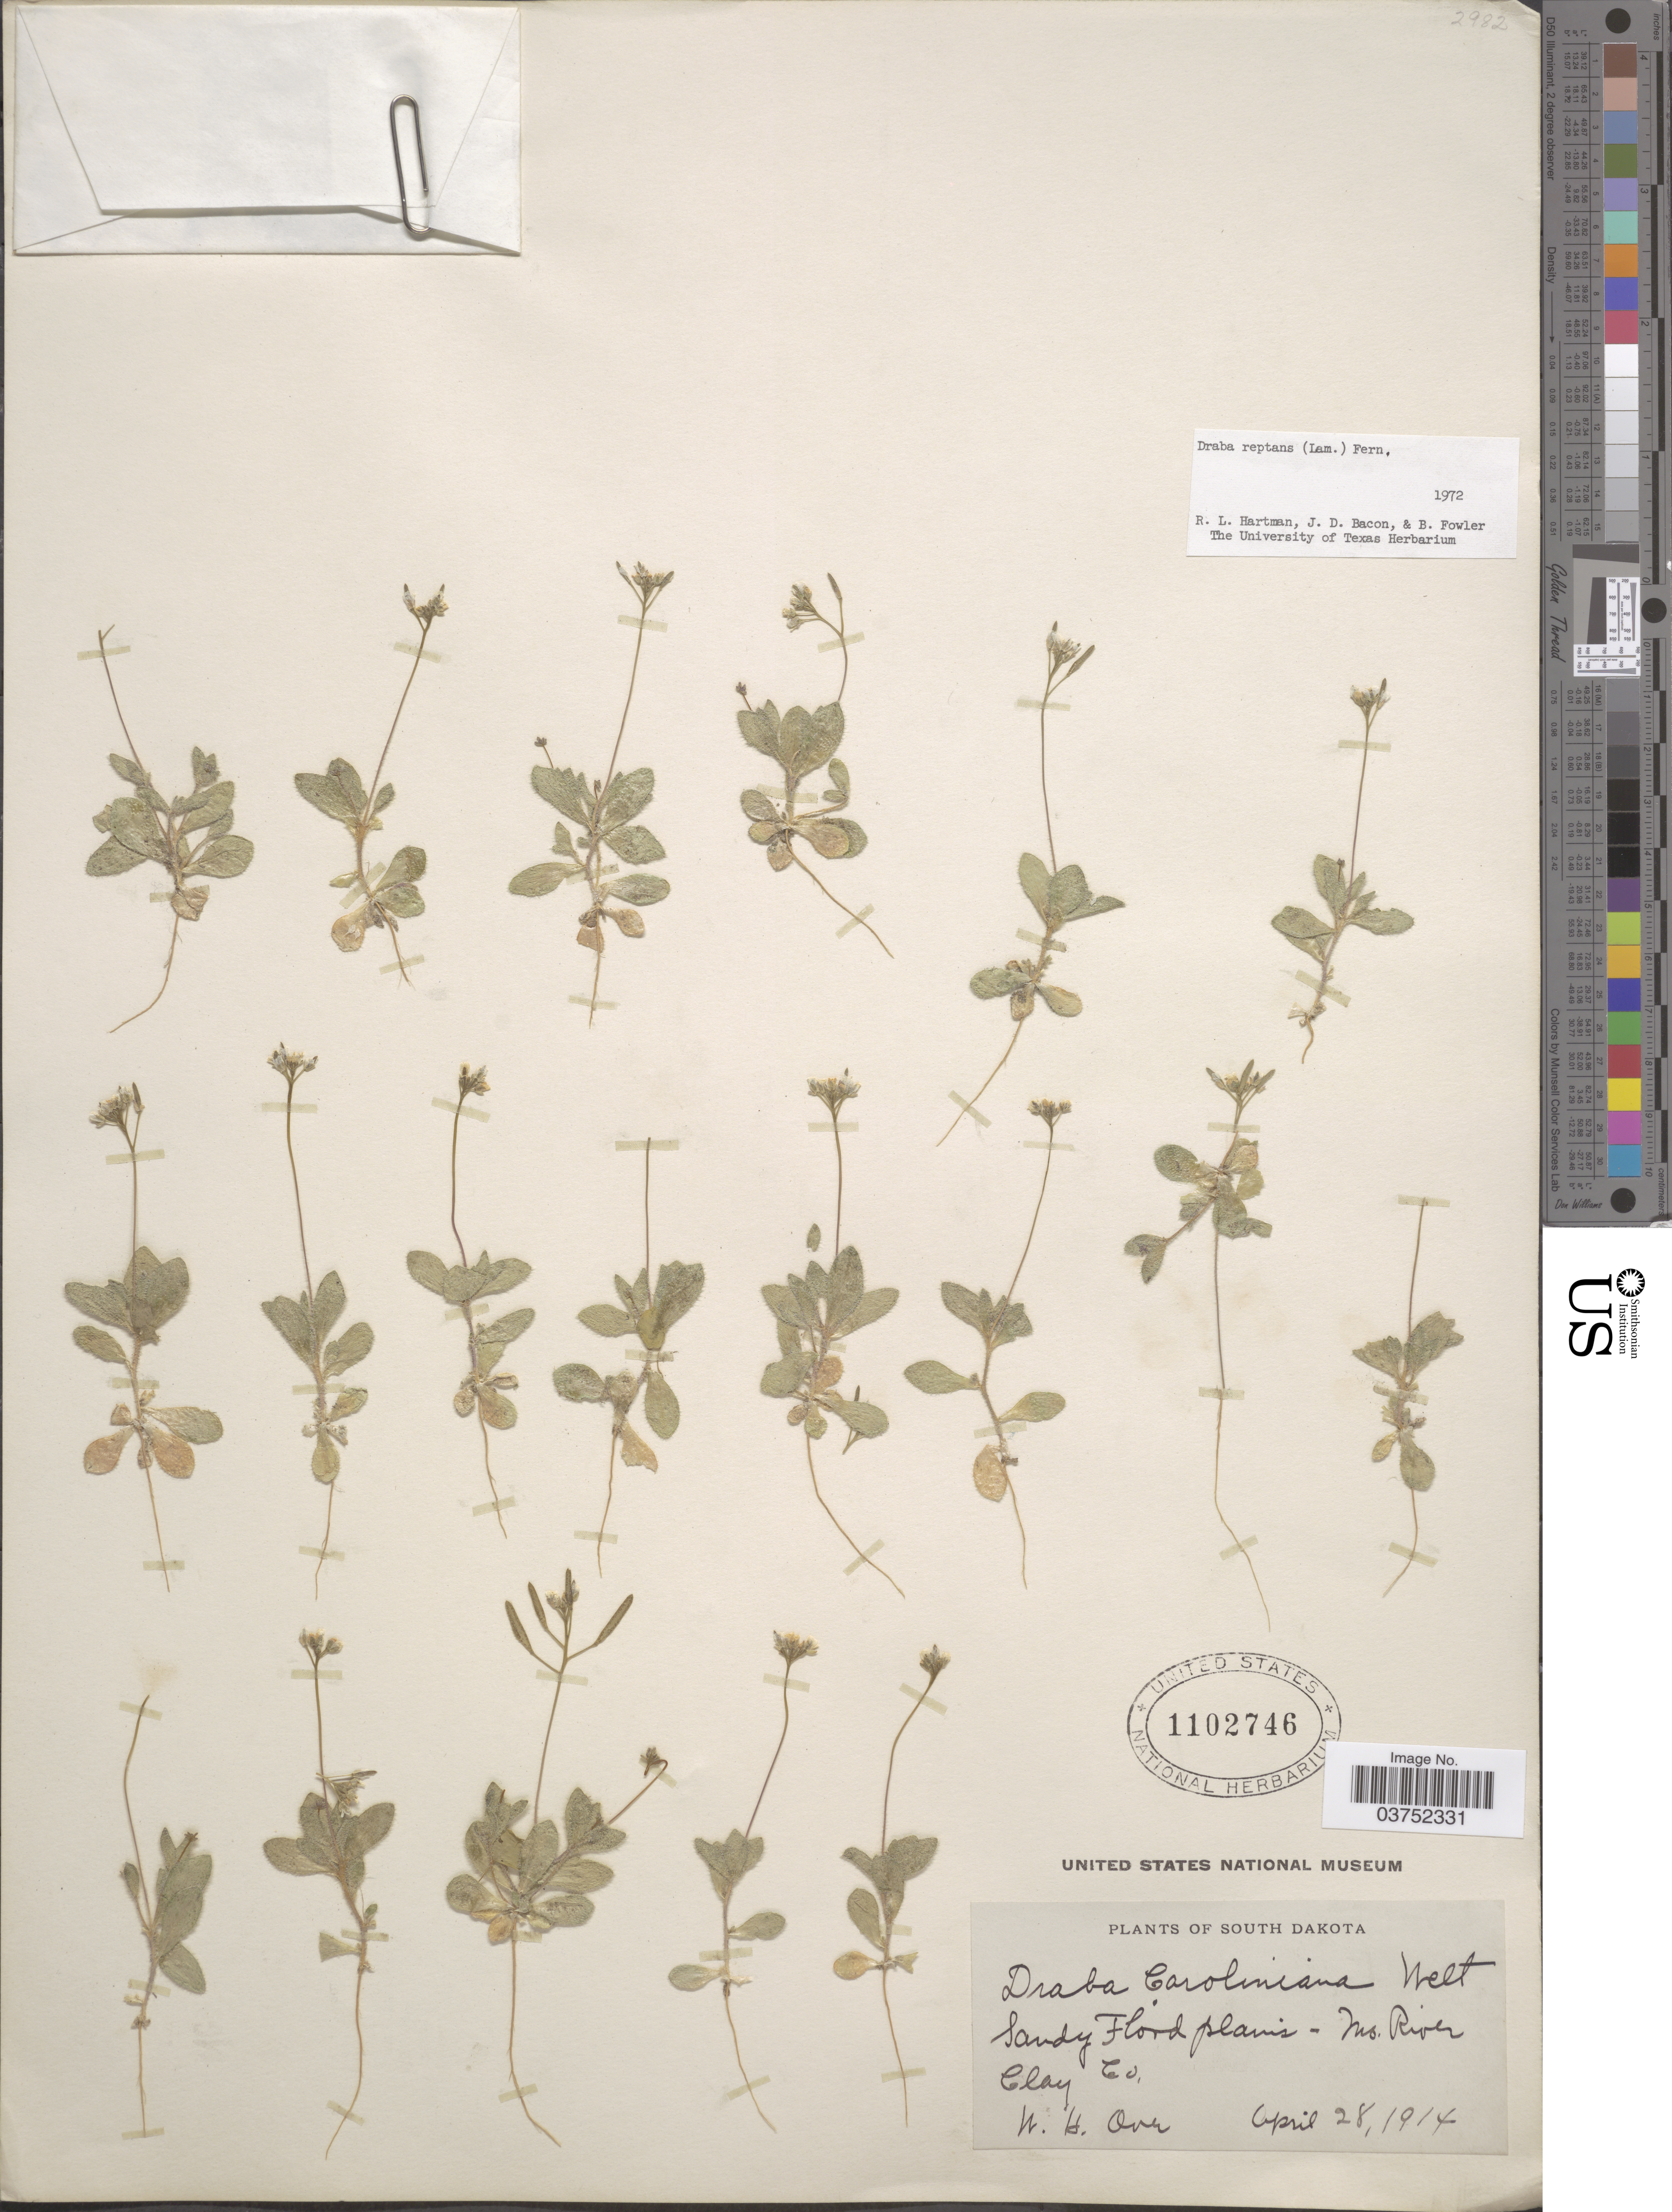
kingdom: Plantae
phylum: Tracheophyta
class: Magnoliopsida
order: Brassicales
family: Brassicaceae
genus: Draba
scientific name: Draba reptans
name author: (Lam.) Fernald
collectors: W. Over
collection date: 1914-04-28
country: United States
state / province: South Dakota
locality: Sandy Flood plains - Ms River Clay Co.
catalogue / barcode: US 1102746